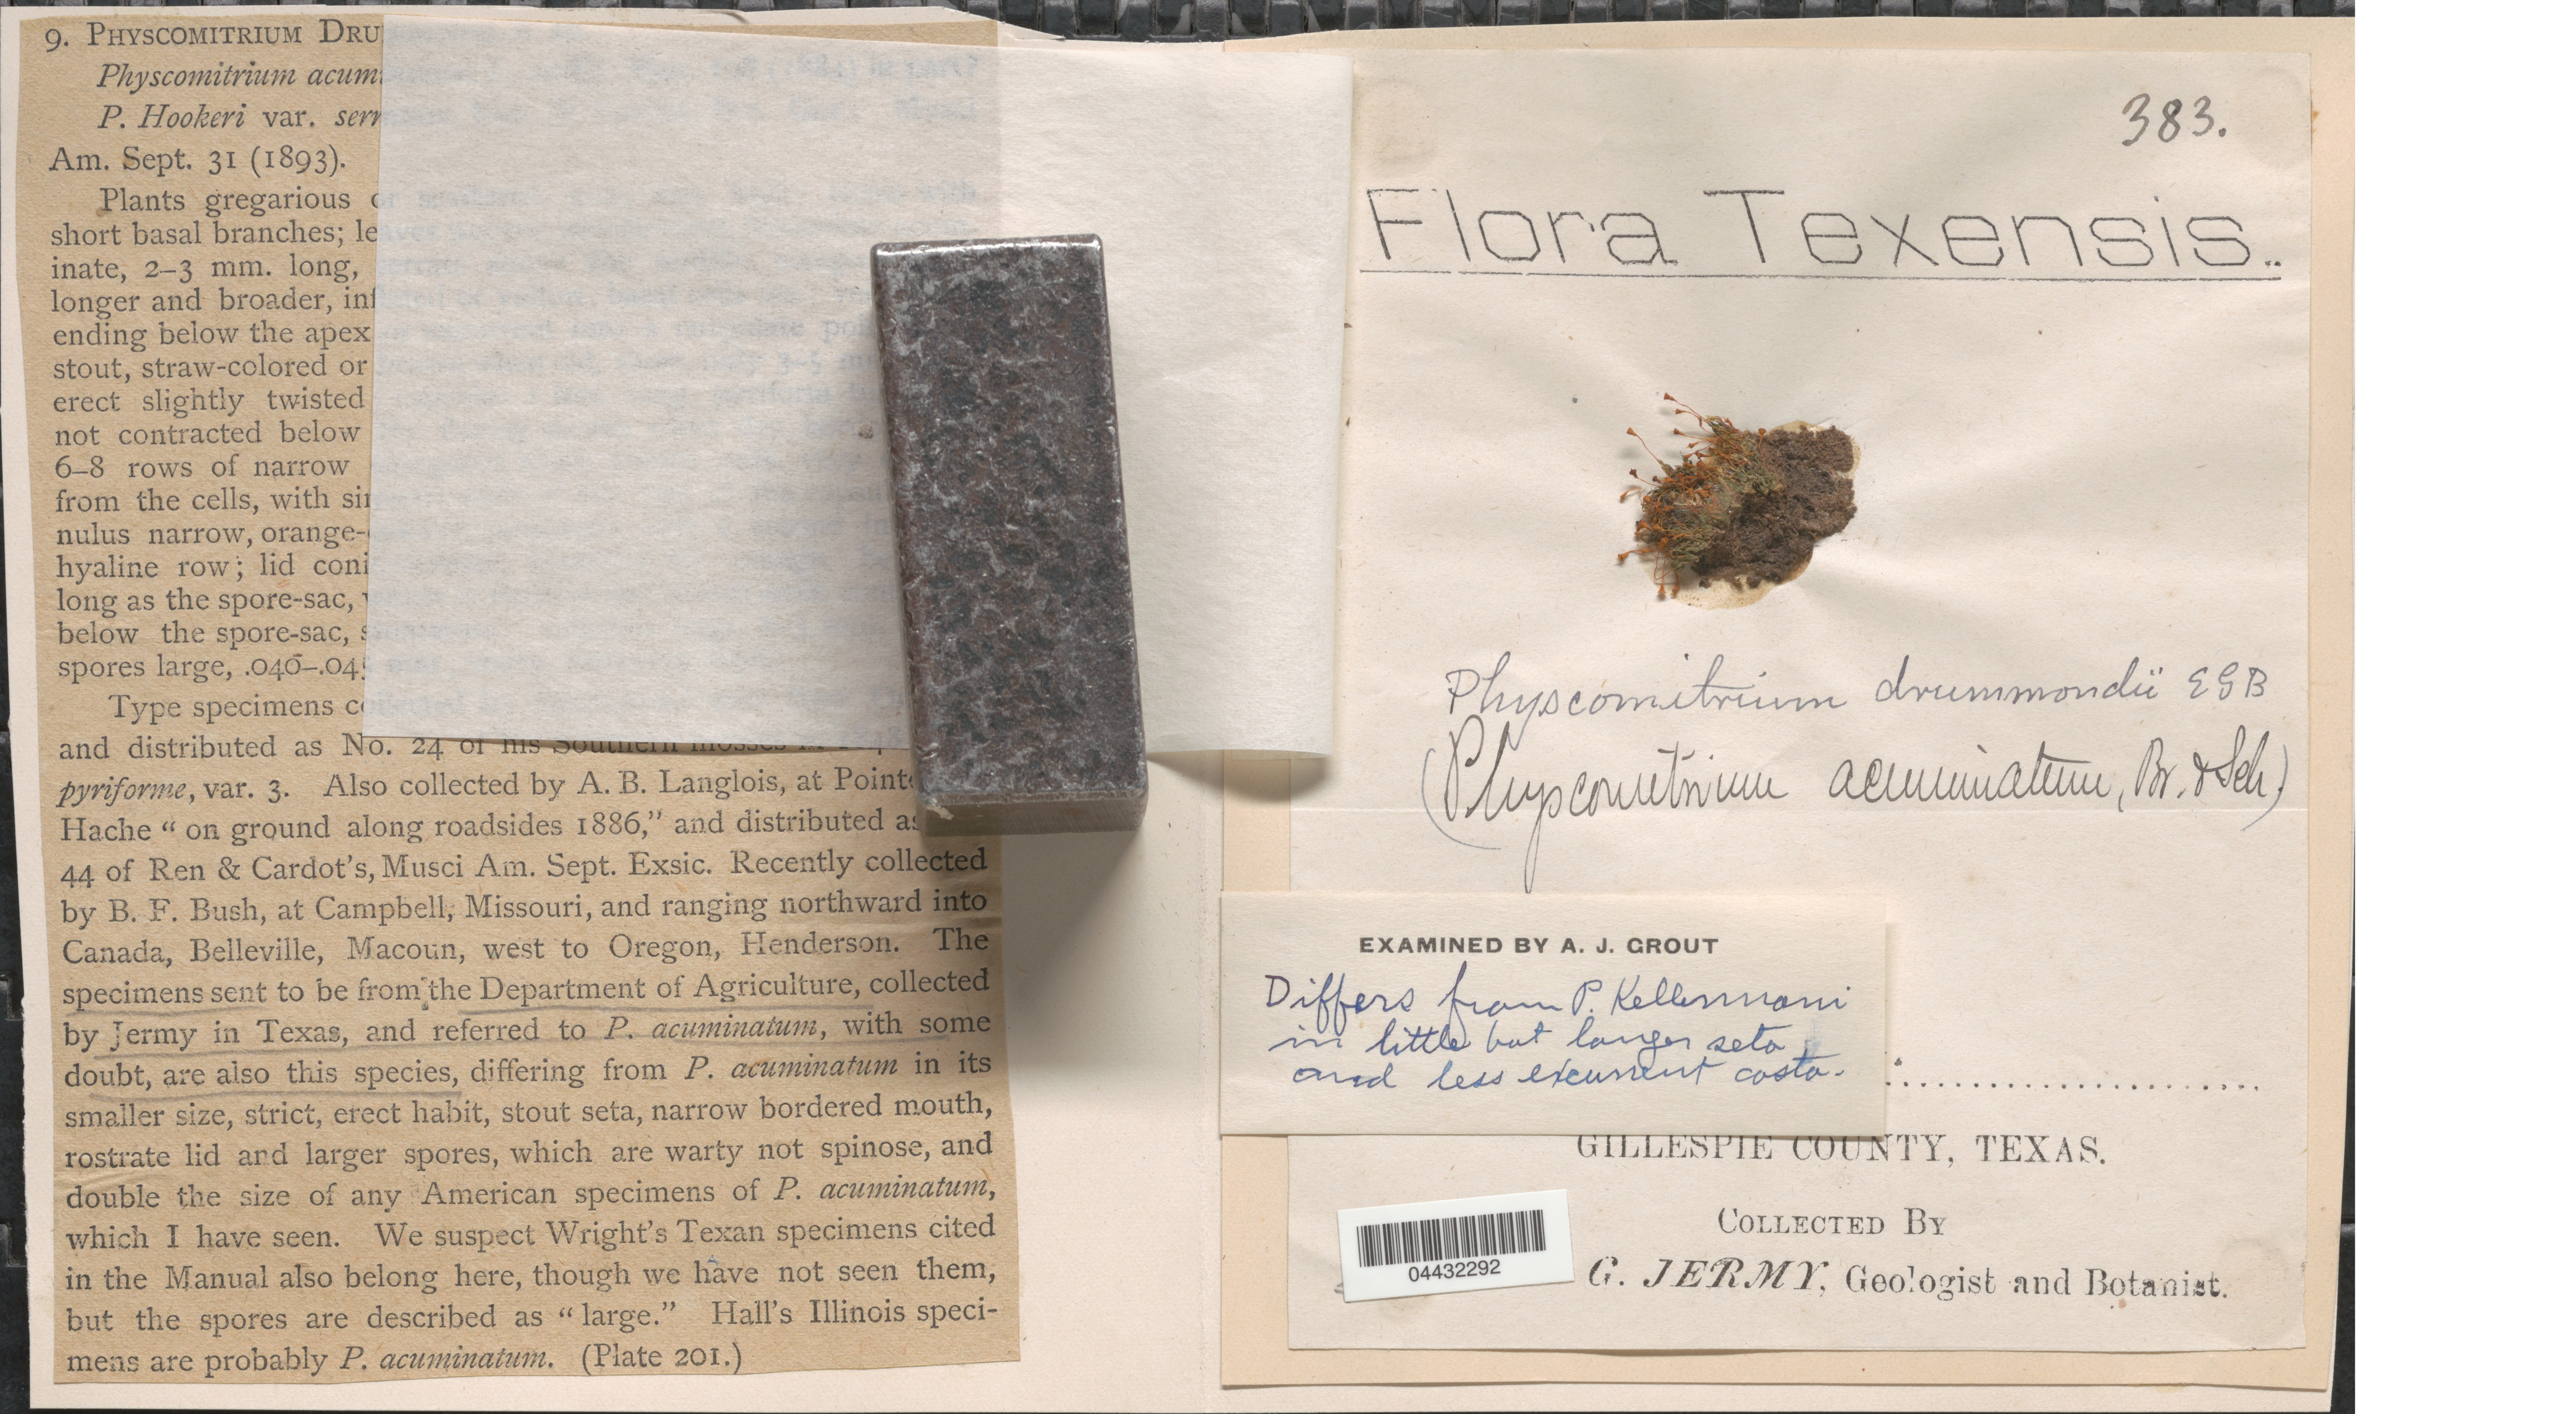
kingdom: Plantae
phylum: Bryophyta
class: Bryopsida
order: Funariales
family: Funariaceae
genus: Physcomitrium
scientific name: Physcomitrium drummondii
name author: E. Britton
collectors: G. Jermy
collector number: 383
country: United States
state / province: Texas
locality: Gillespie County.